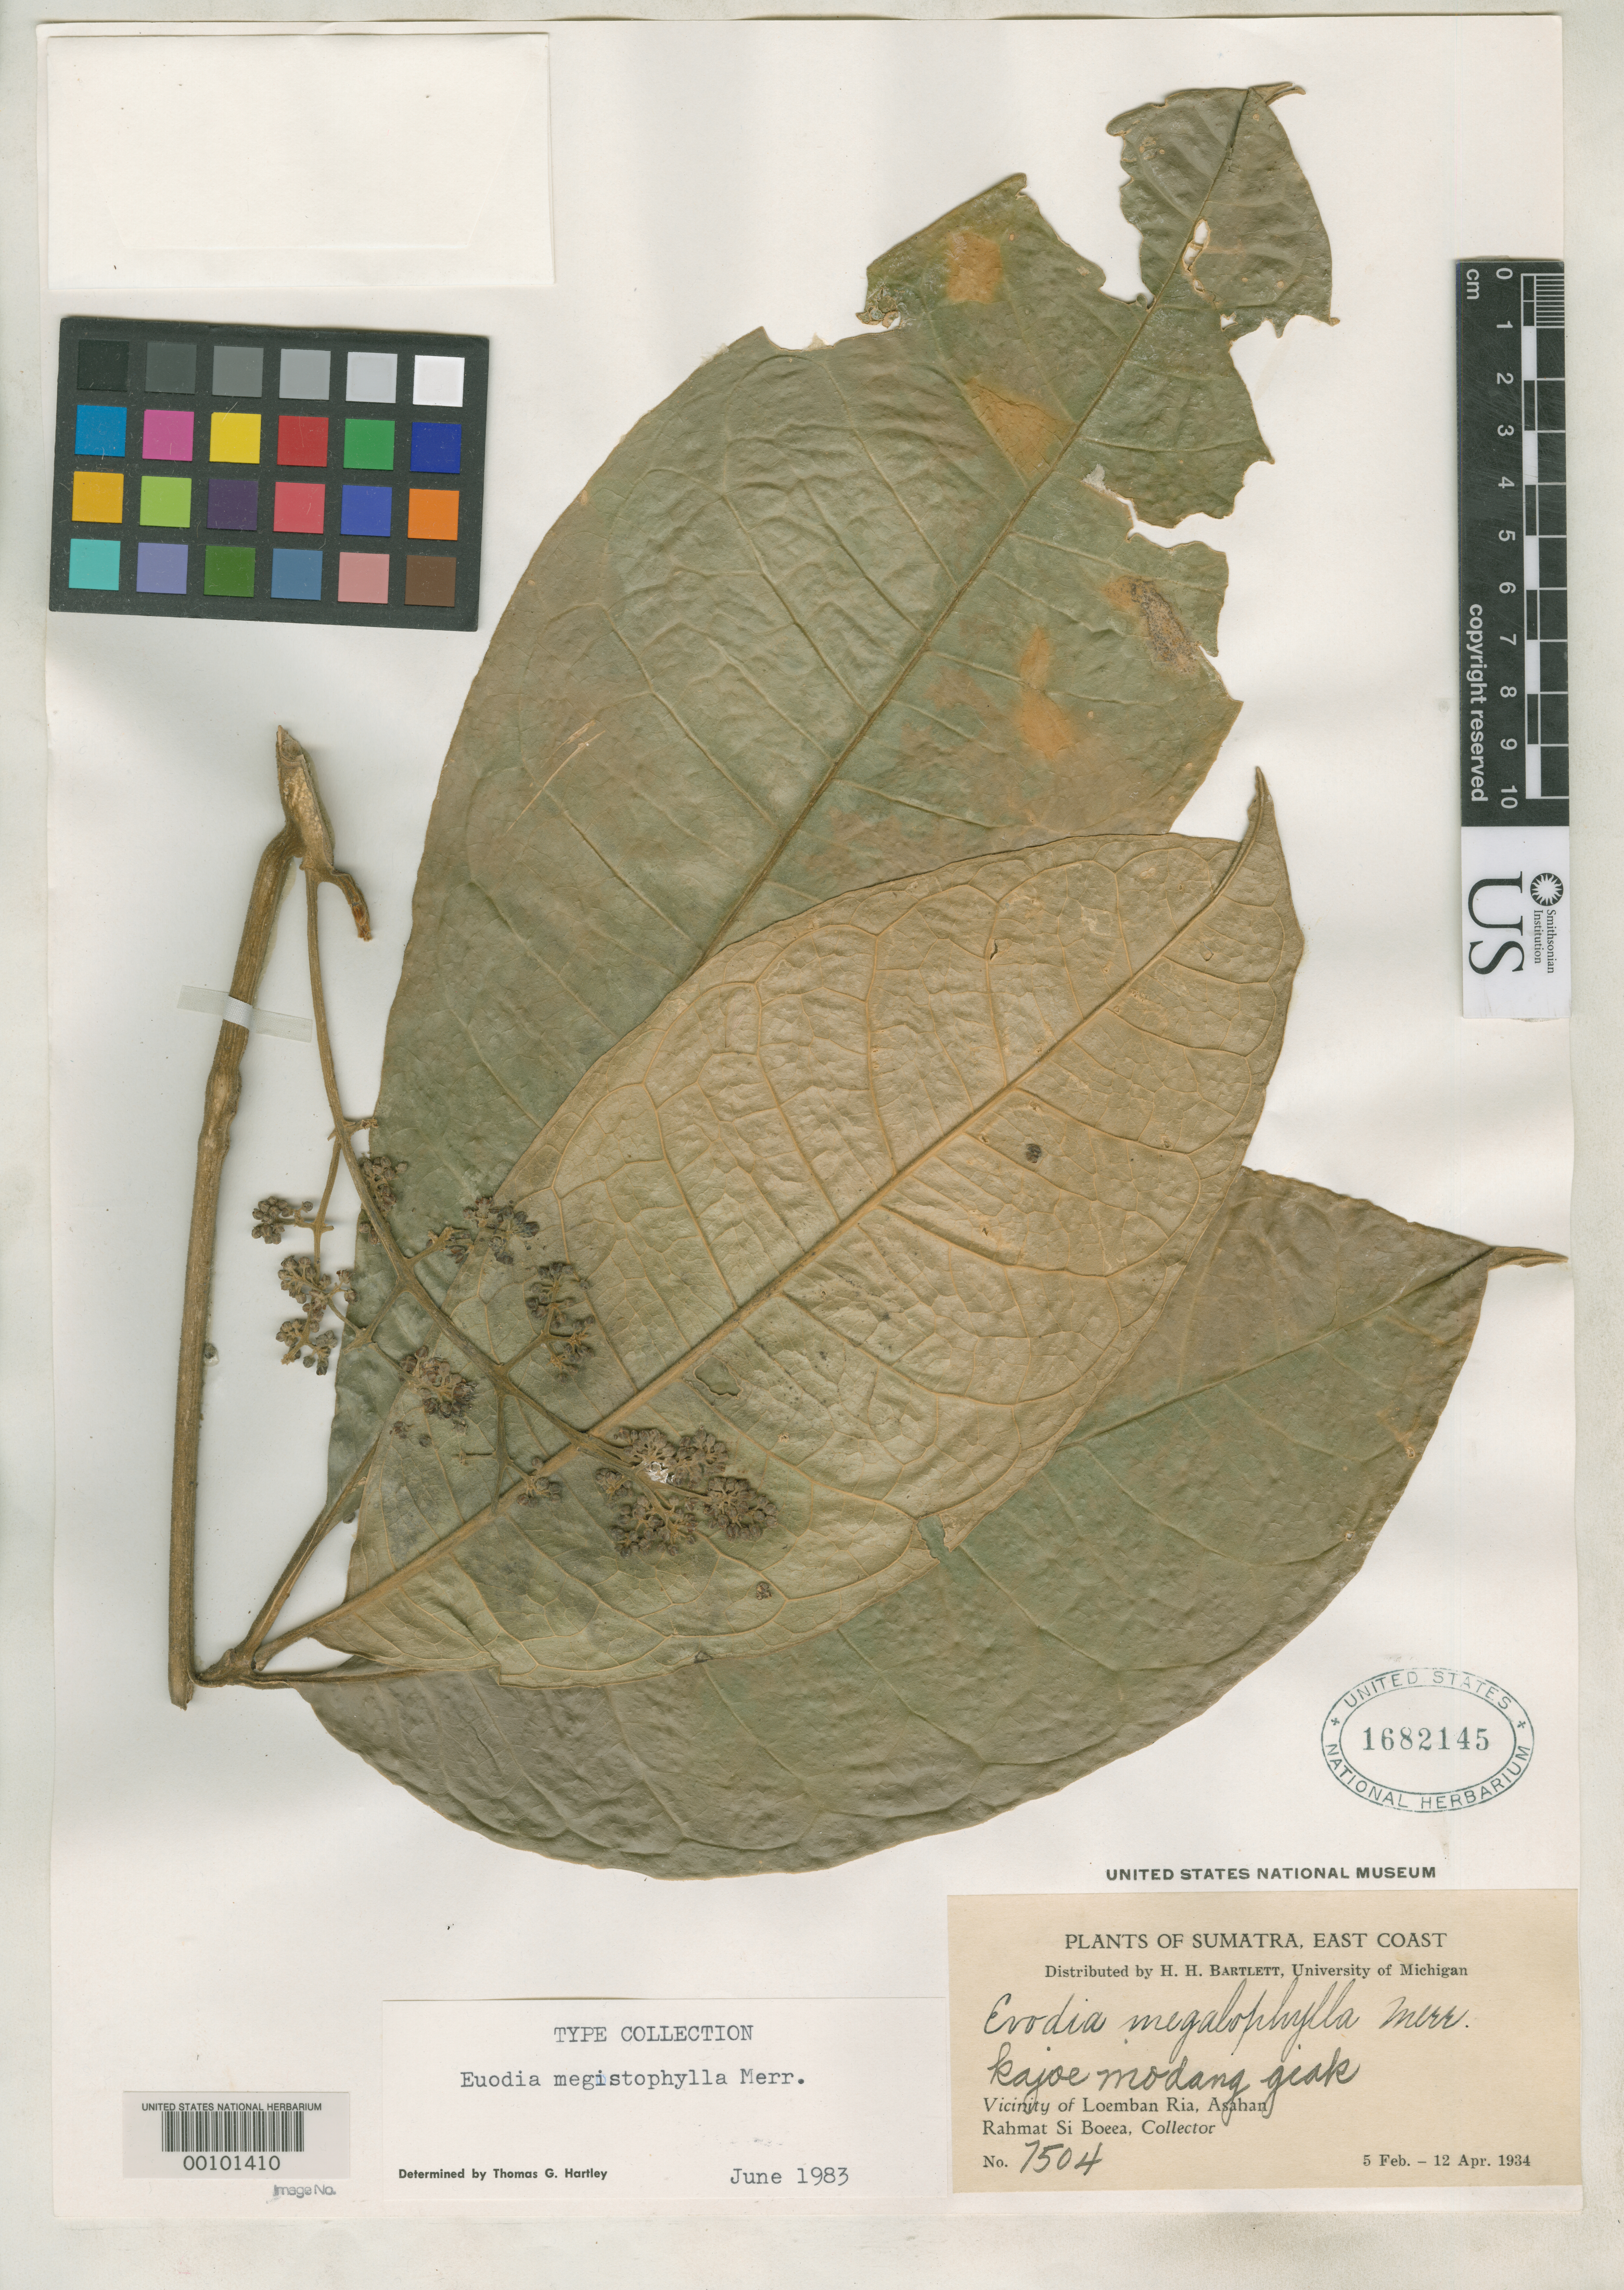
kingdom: Plantae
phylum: Tracheophyta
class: Magnoliopsida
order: Sapindales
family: Rutaceae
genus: Euodia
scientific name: Euodia megistophylla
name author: Merr.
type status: Isotype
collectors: Rahmat Si Boeea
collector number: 7504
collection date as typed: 05 Feb 1934 to 12 Apr 1934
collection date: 1934-02-05/1934-04-12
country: Indonesia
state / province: Sumatra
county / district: Sumatera Utara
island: Sumatra Island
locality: Asahan, vicinity of Loemban Ria.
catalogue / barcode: US 1682145